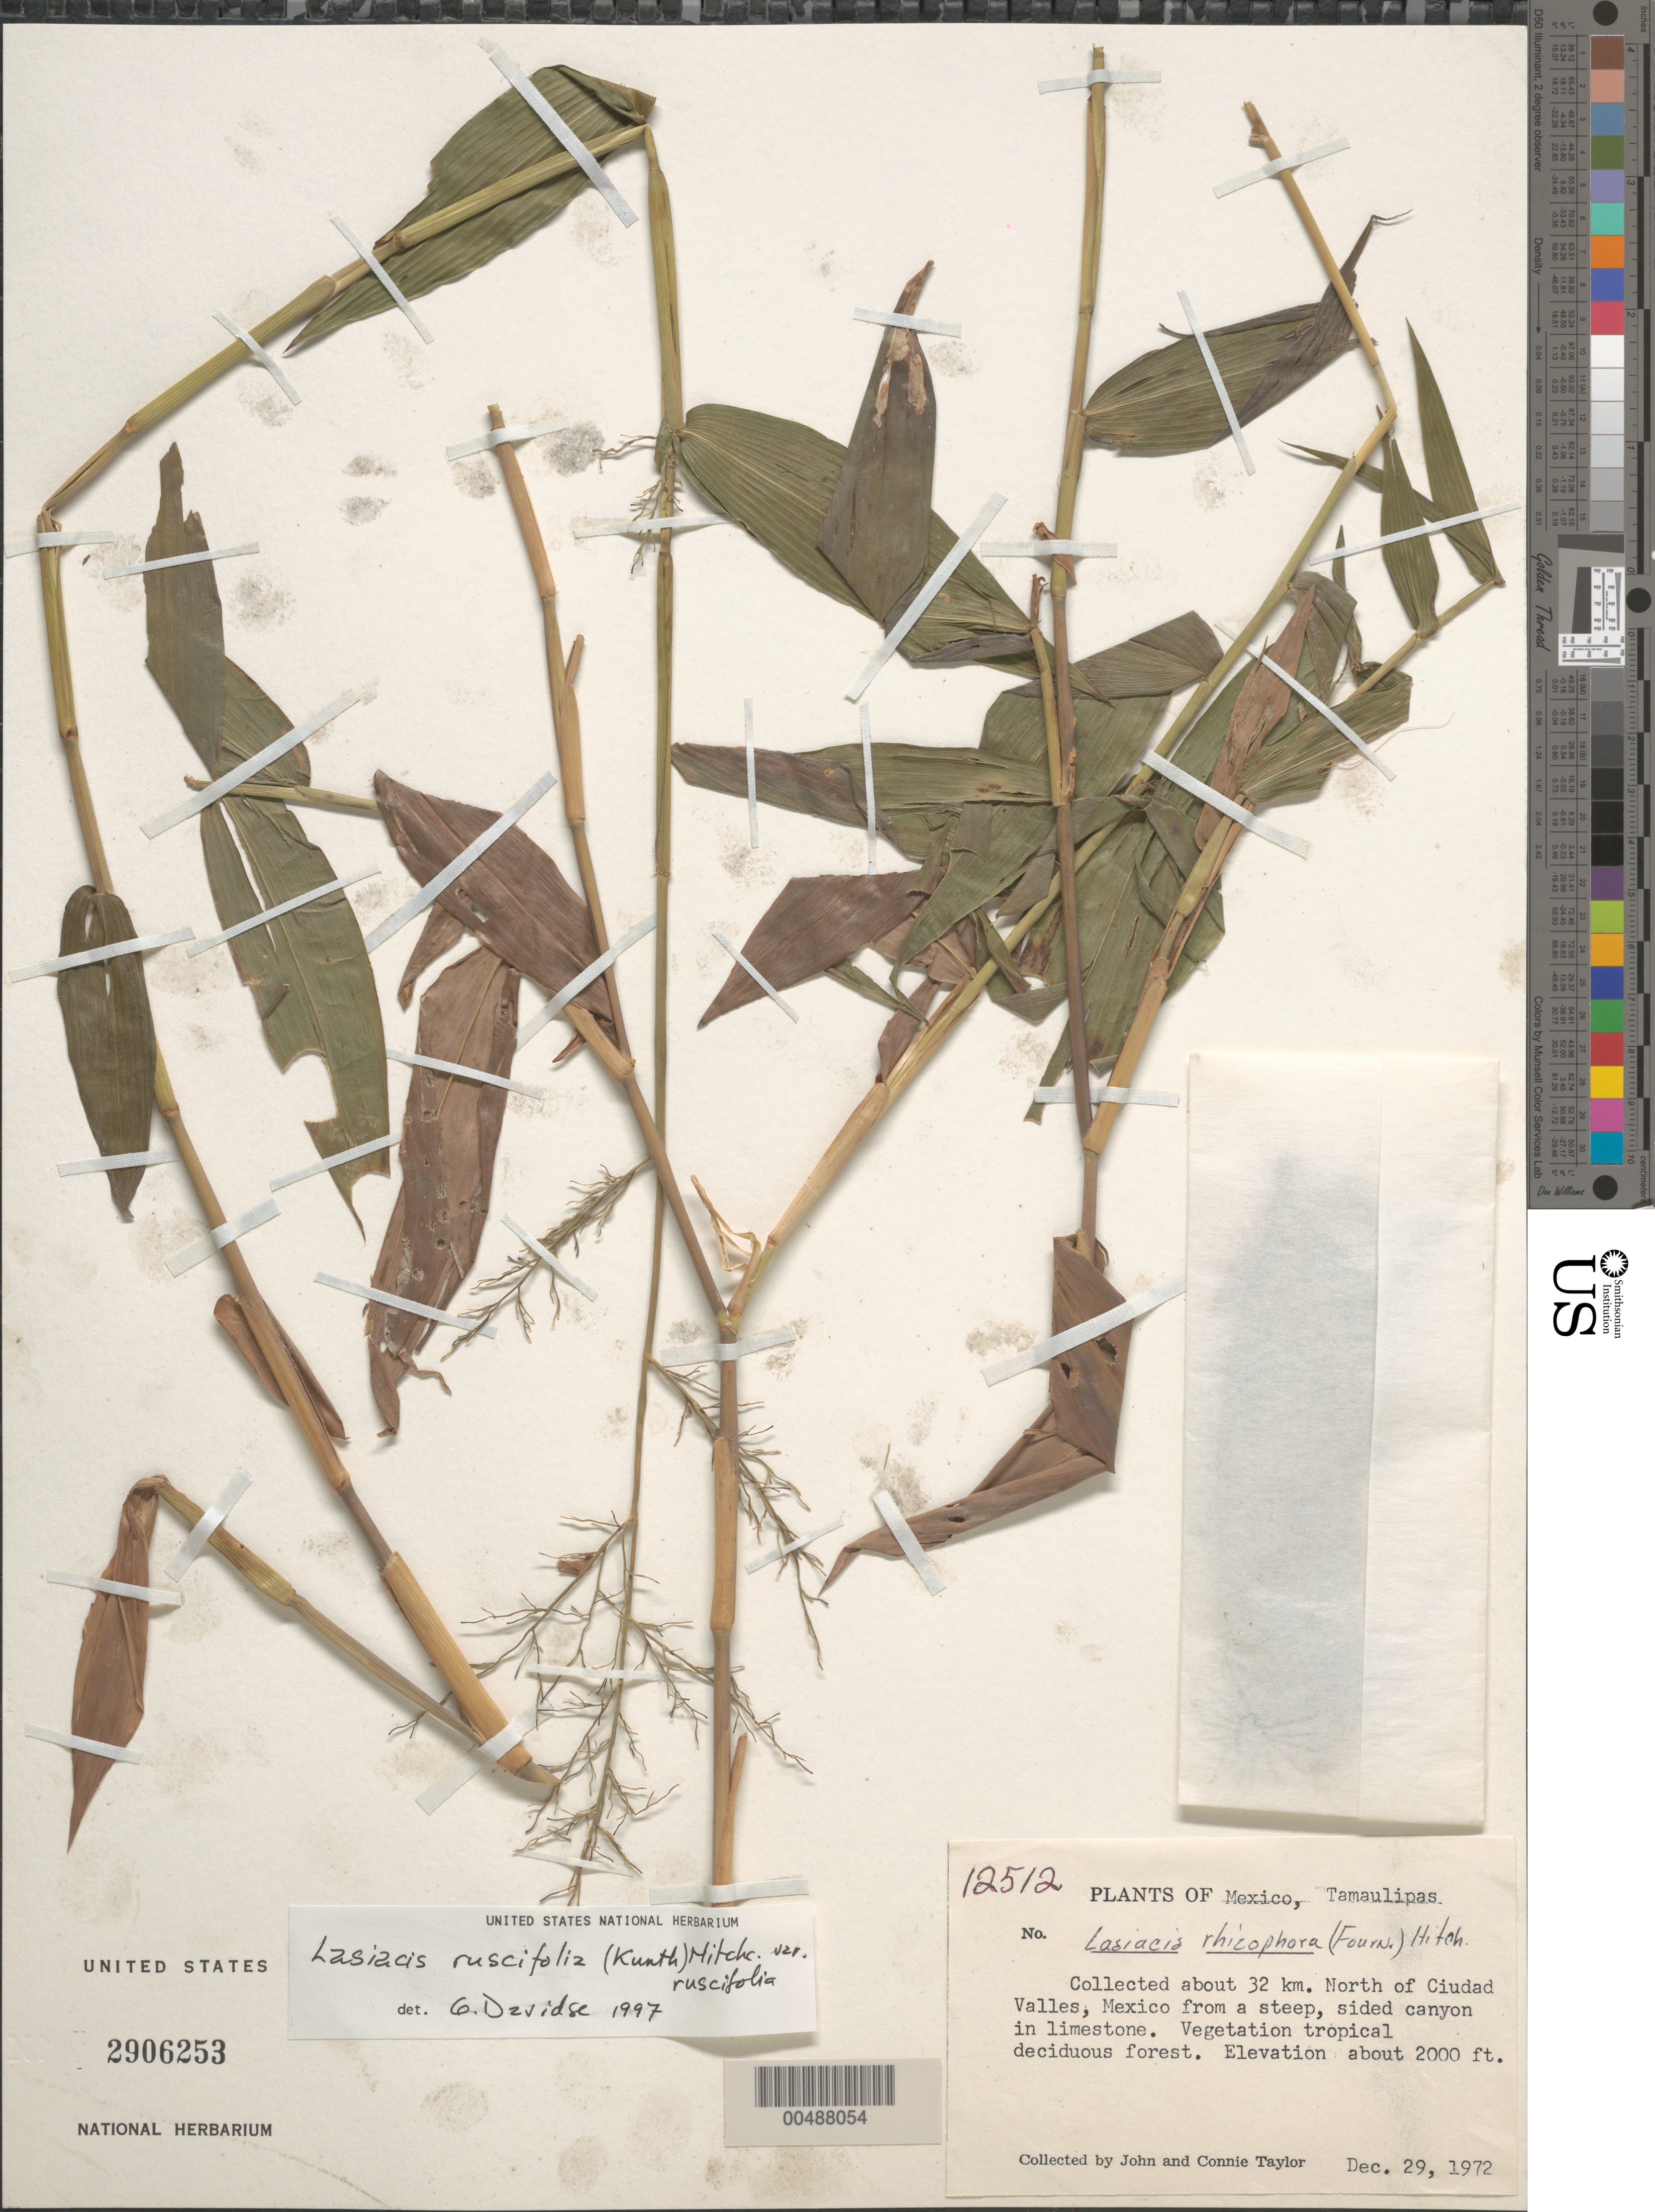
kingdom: Plantae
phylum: Tracheophyta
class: Liliopsida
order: Poales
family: Poaceae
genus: Lasiacis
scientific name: Lasiacis ruscifolia var. ruscifolia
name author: (Kunth) Hitchc.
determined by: Davidse, Gerrit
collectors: J. Taylor & C. Taylor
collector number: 12512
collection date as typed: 29 Dec 1972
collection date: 1972-12-29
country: Mexico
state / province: Tamaulipas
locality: About 32 km N of Ciudad Valles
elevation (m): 610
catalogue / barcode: US 2906253